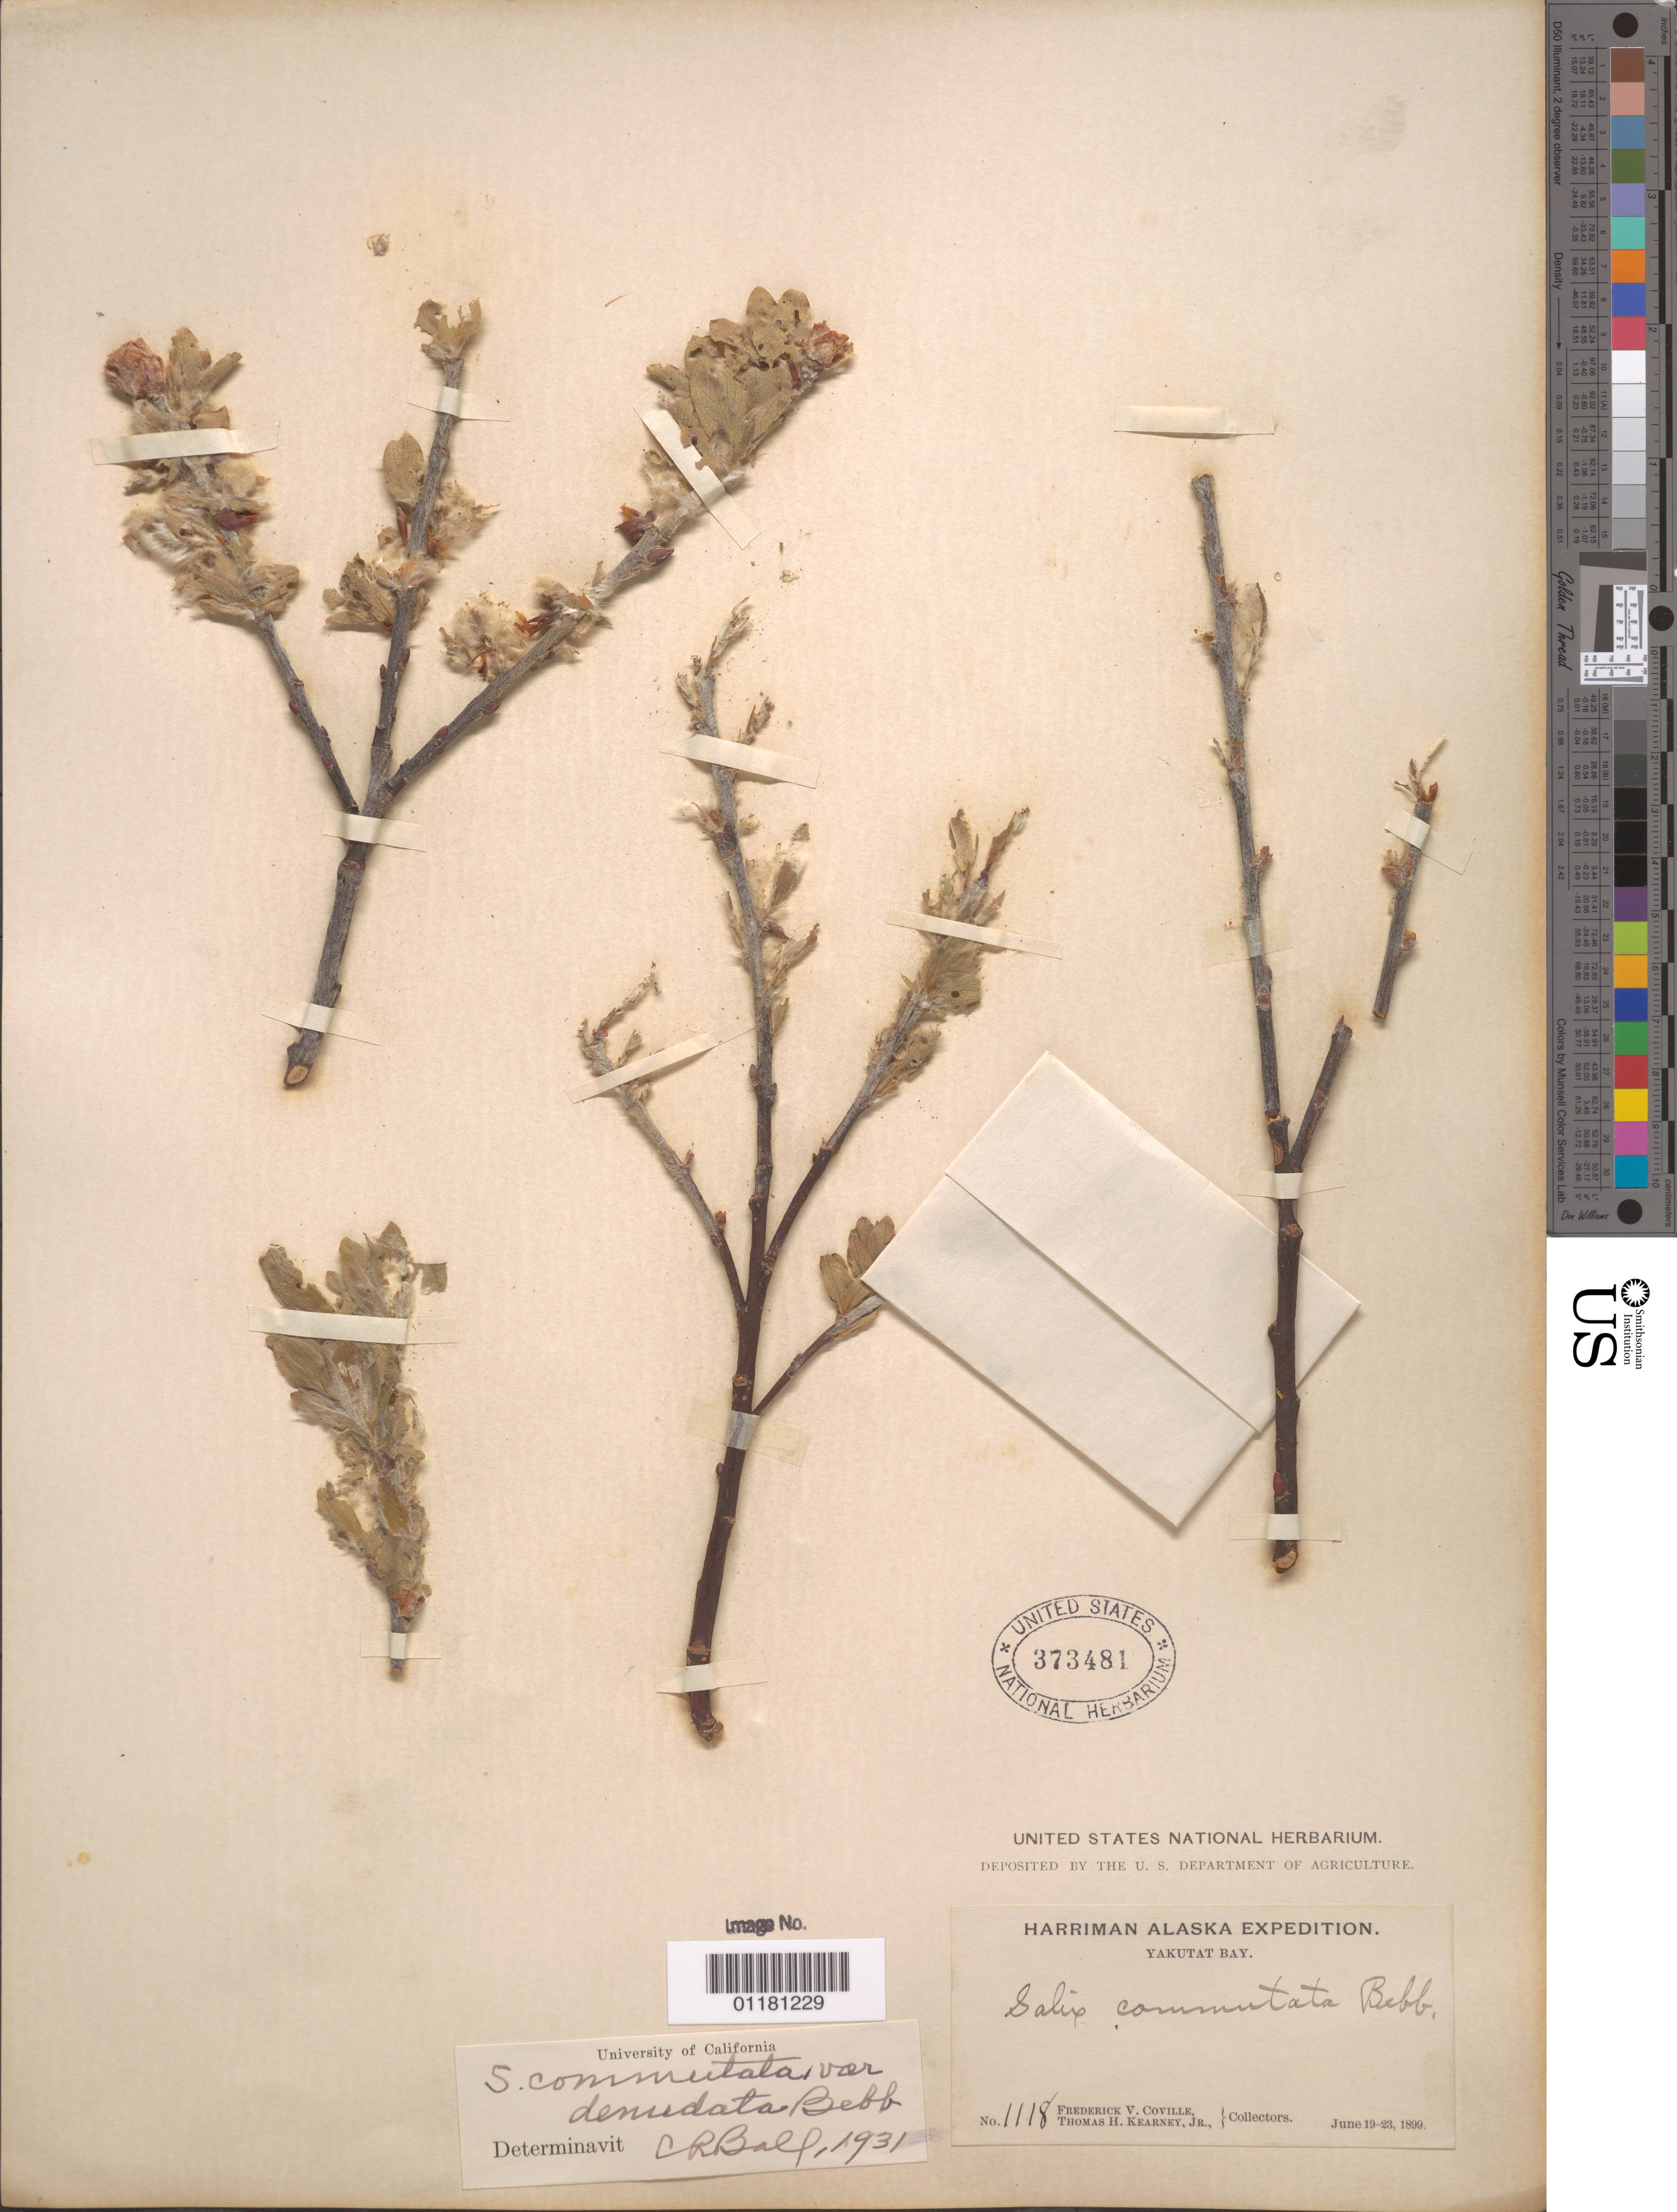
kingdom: Plantae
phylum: Tracheophyta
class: Magnoliopsida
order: Malpighiales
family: Salicaceae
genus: Salix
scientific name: Salix commutata var. dentata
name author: Bebb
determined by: Ball, C. R.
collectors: F. V. Coville & T. H. Kearney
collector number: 1118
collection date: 1899-06-19/1899-06-23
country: United States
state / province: Alaska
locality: Yakutat Bay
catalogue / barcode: US 373481